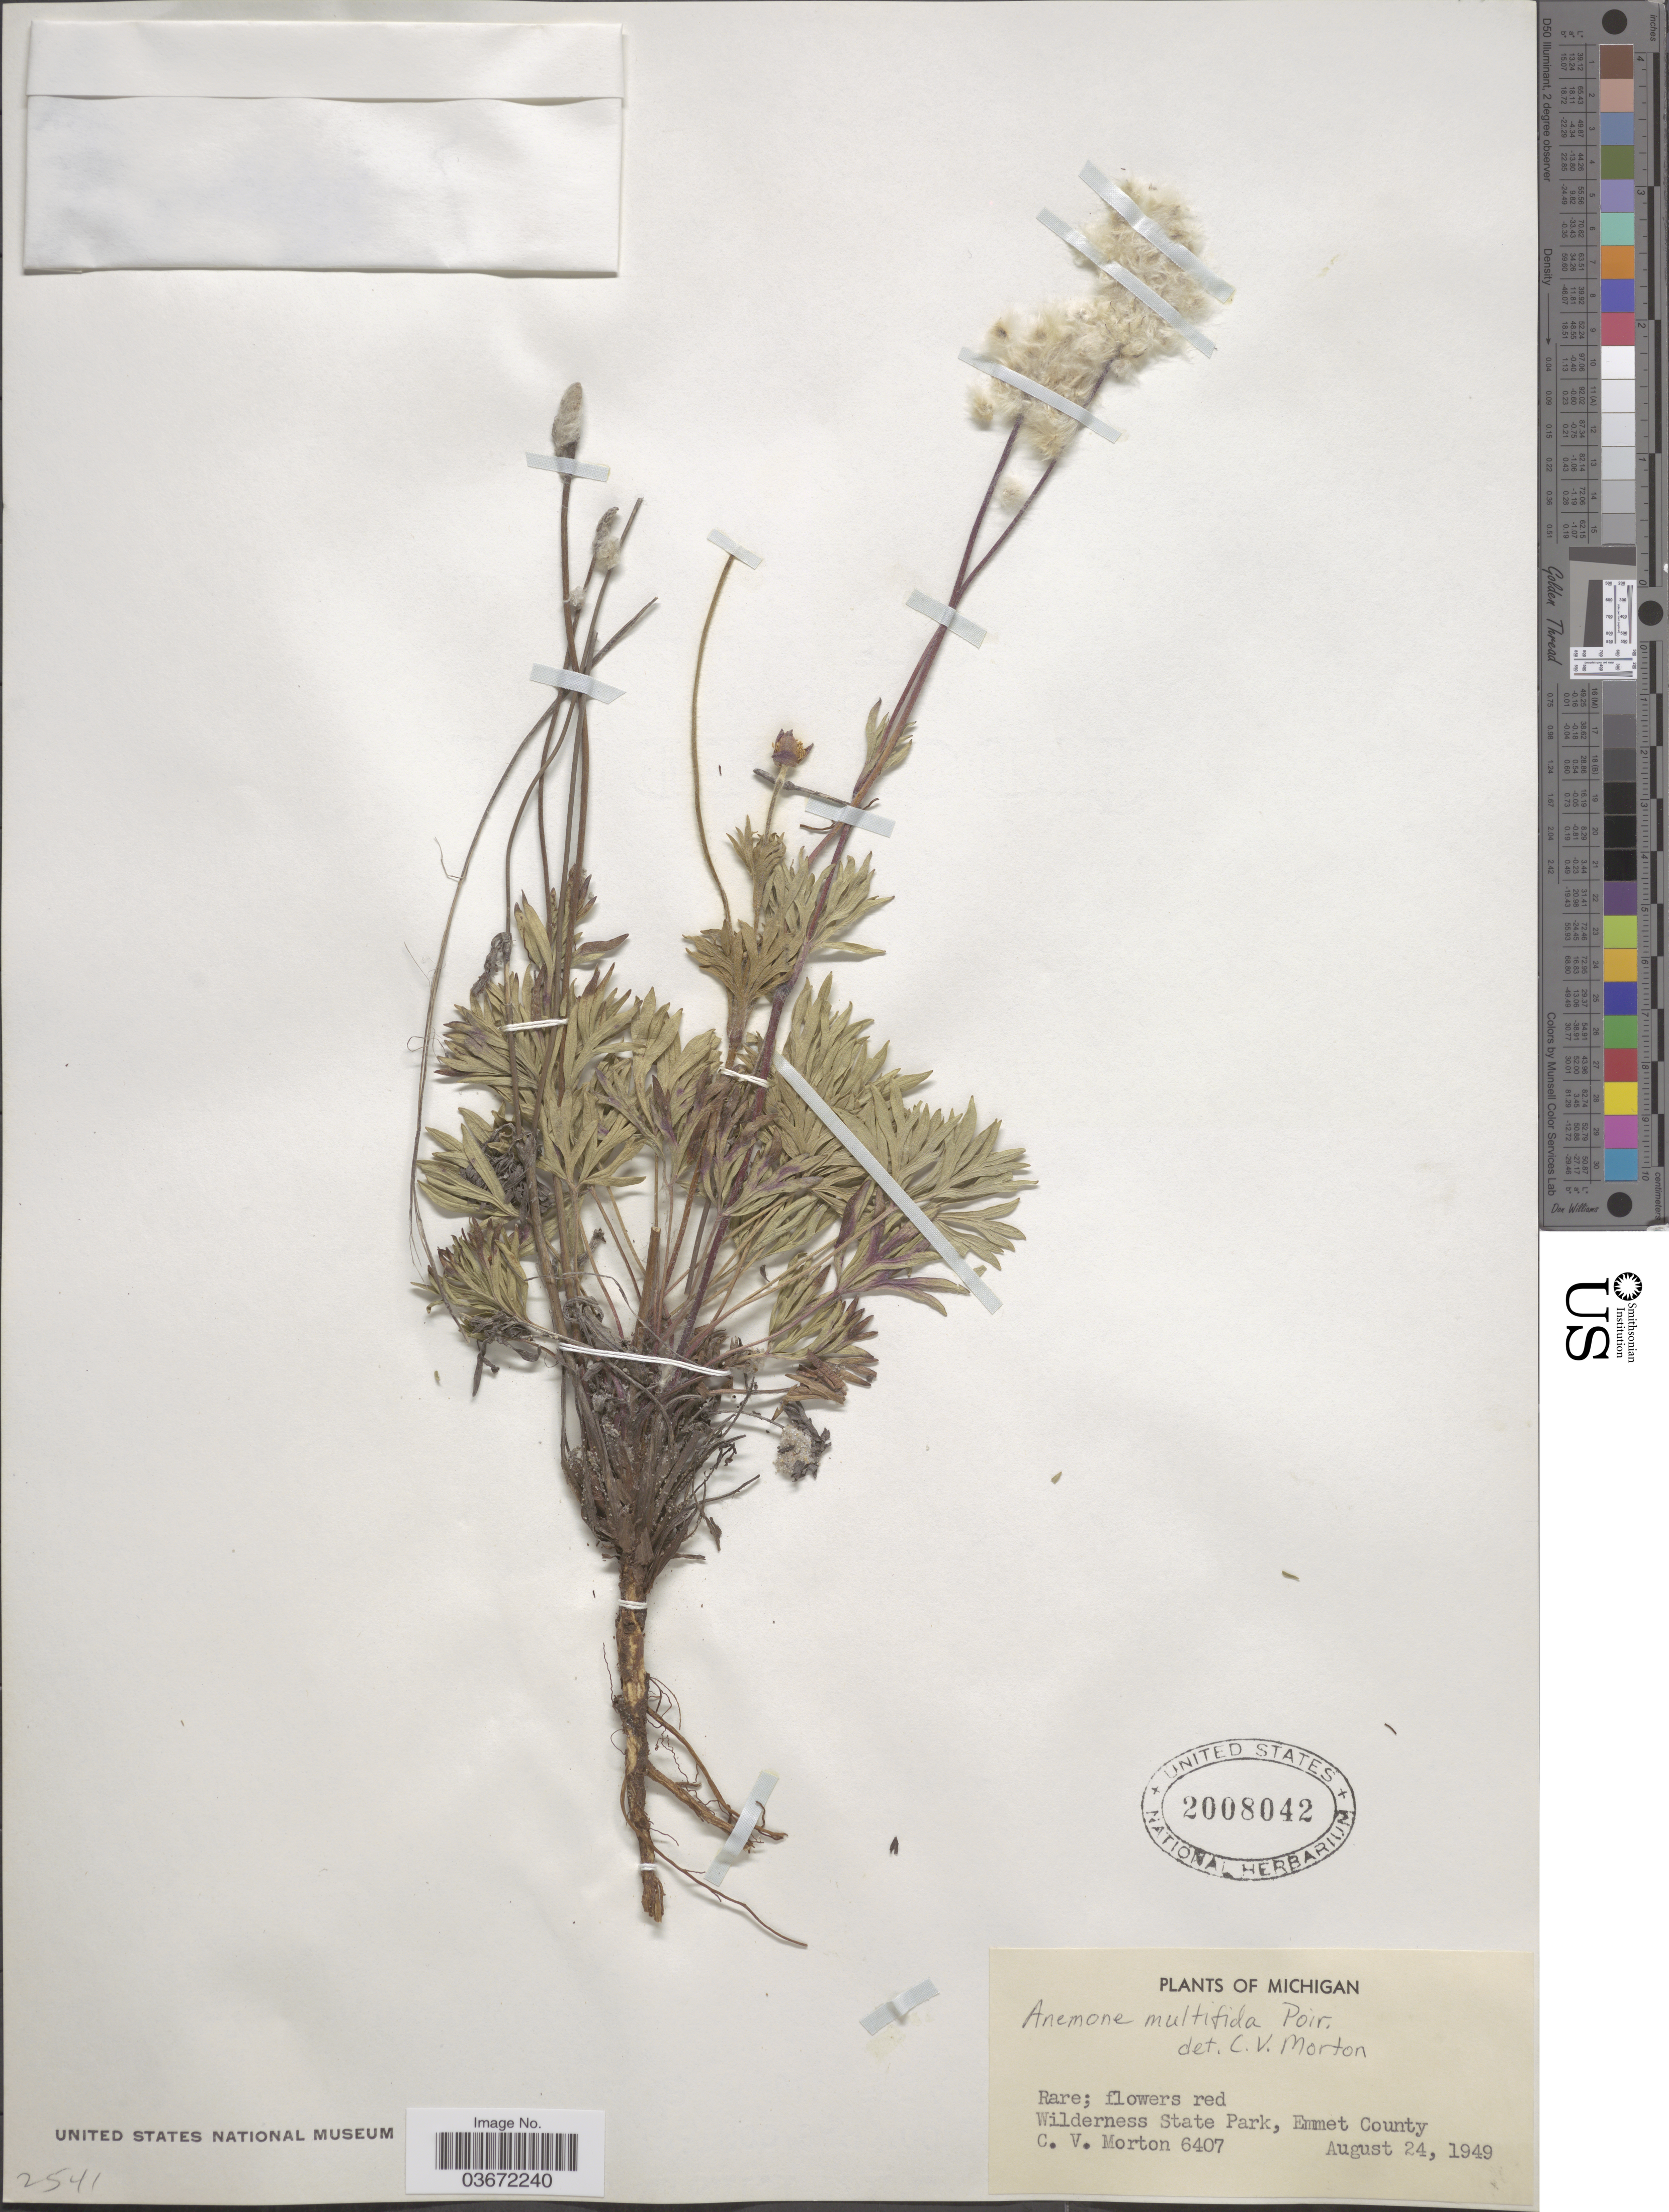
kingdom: Plantae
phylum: Tracheophyta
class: Magnoliopsida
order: Ranunculales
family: Ranunculaceae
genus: Anemone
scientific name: Anemone multifida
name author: Poir.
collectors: C. V. Morton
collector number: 6407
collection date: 1949-08-24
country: United States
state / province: Michigan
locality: Wilderness State Park, Emmet County.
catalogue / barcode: US 2008042